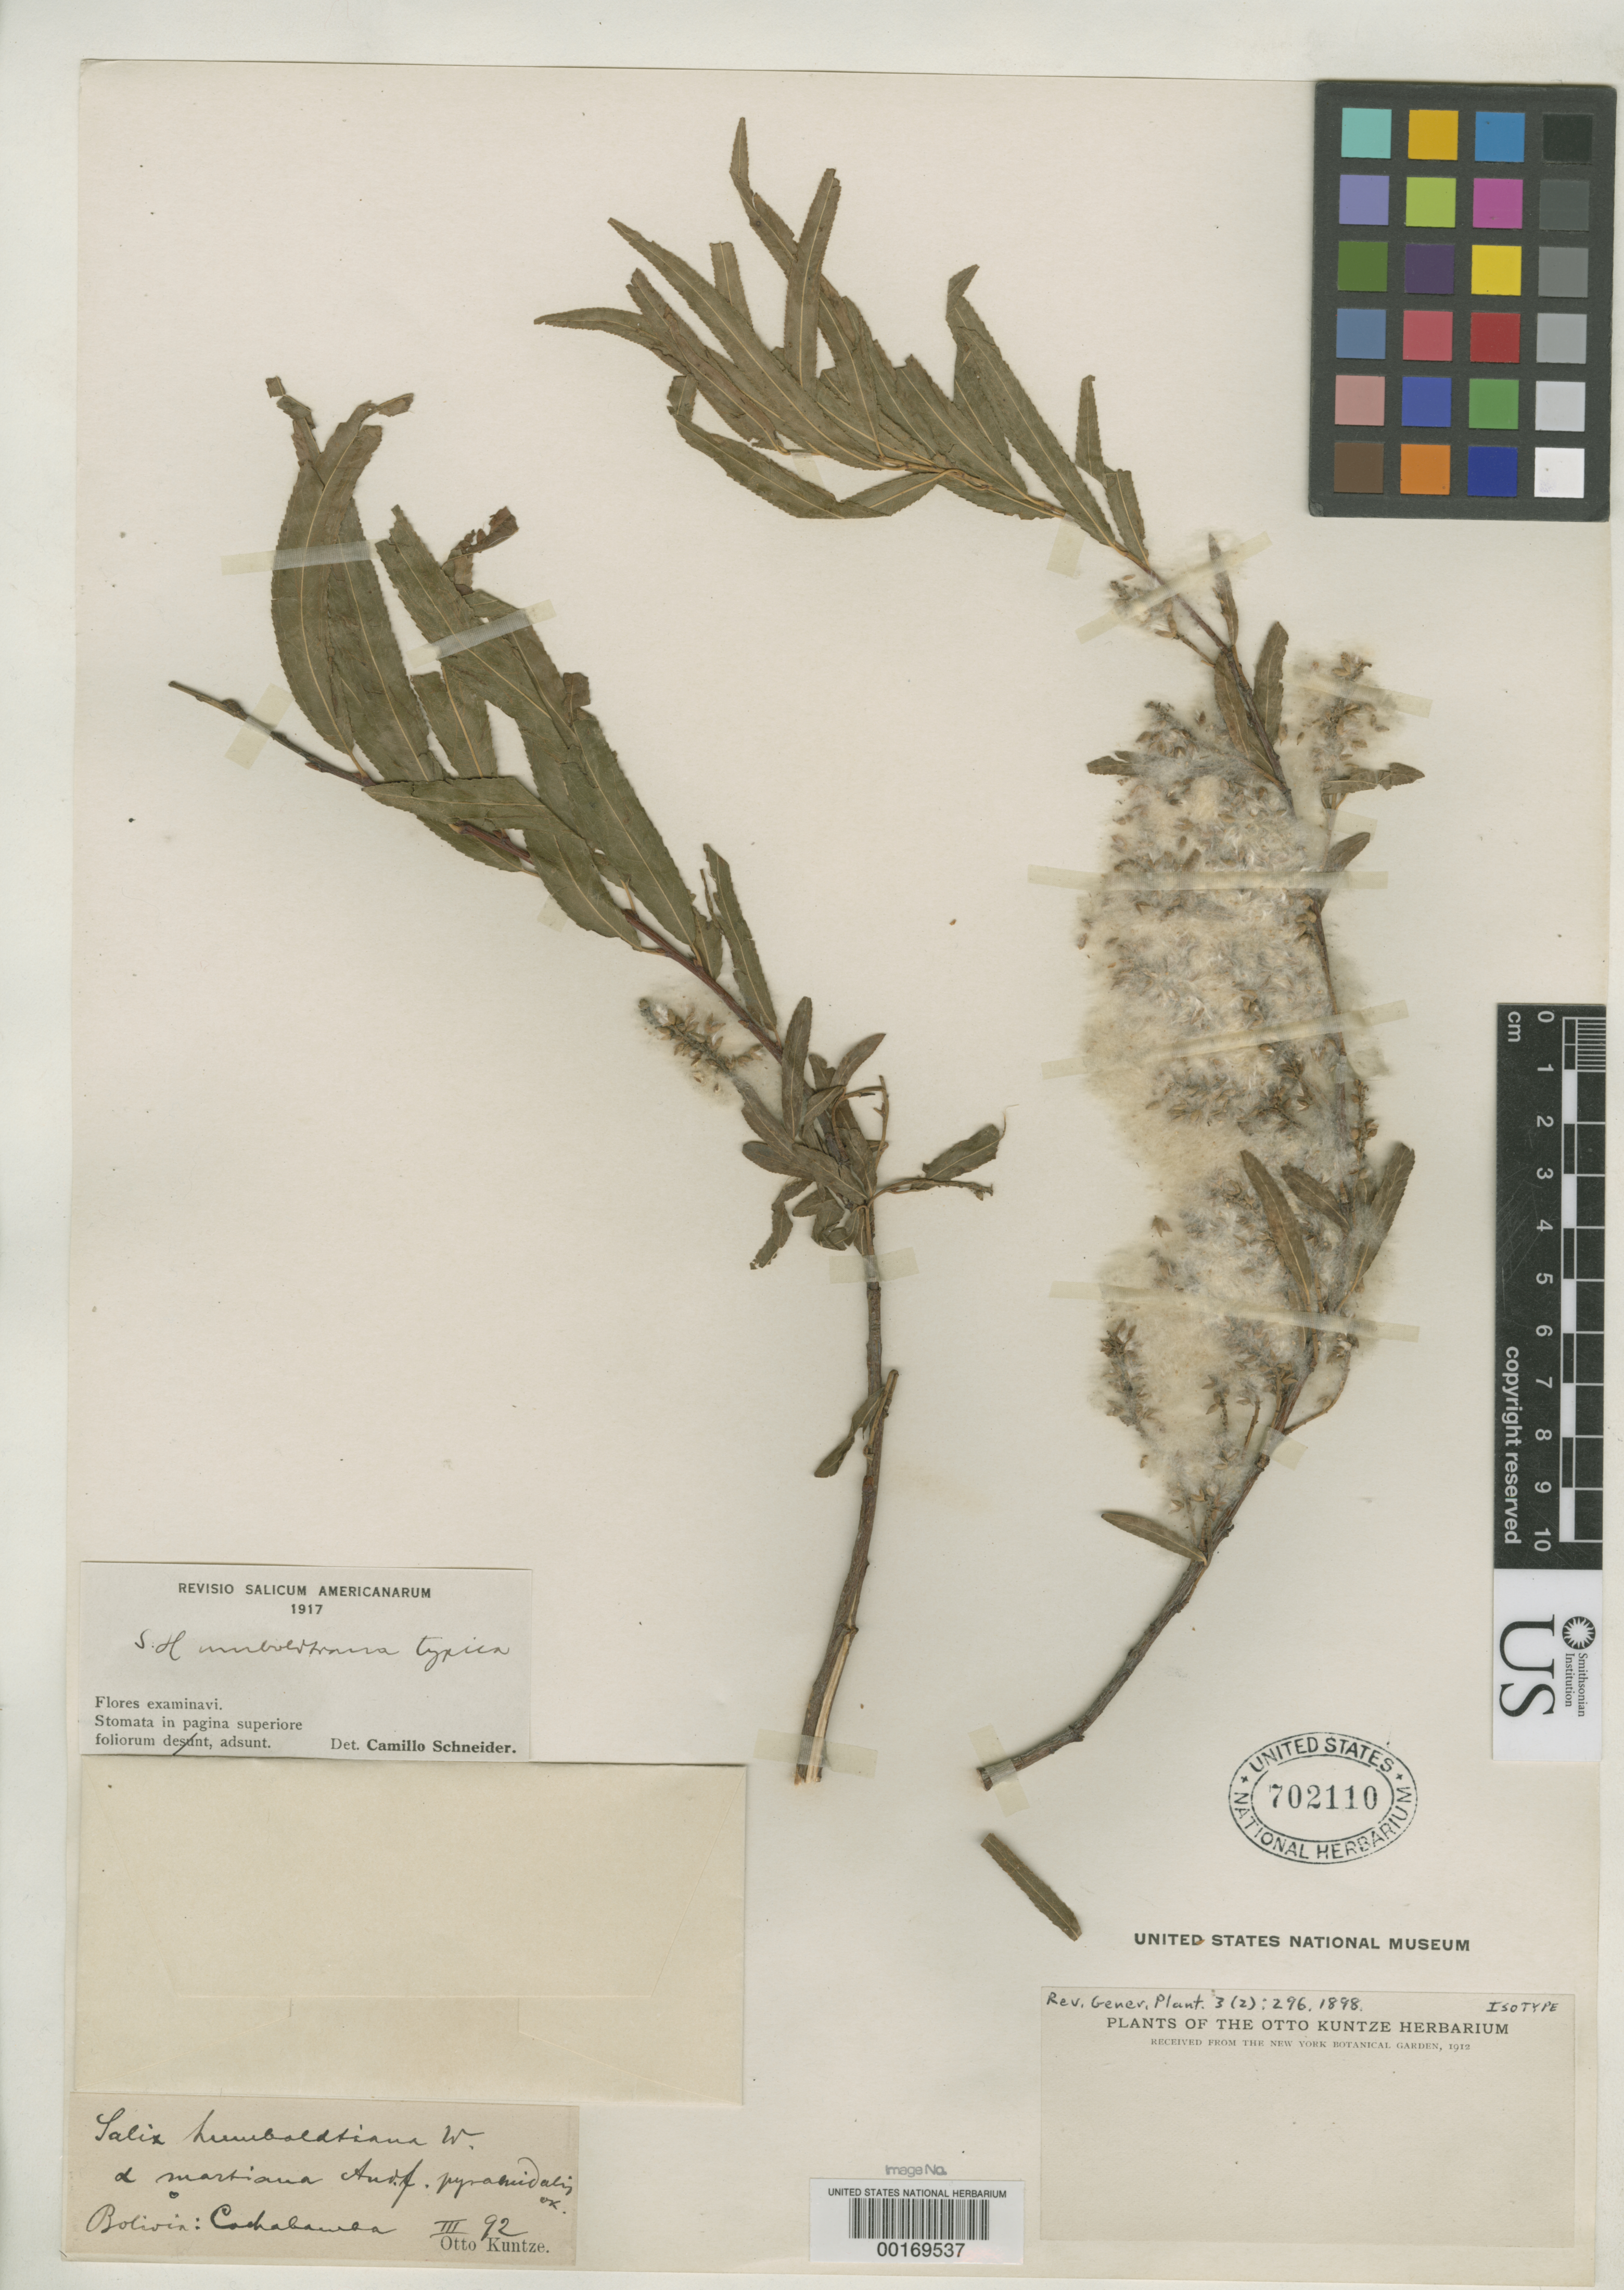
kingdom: Plantae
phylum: Tracheophyta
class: Magnoliopsida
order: Malpighiales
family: Salicaceae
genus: Salix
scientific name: Salix humboldtiana var. pyramidalis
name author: Kuntze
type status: Isotype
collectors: C.E.O. Kuntze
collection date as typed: Mar 1892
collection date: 1892-03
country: Bolivia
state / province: Cochabamba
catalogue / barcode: US 702110